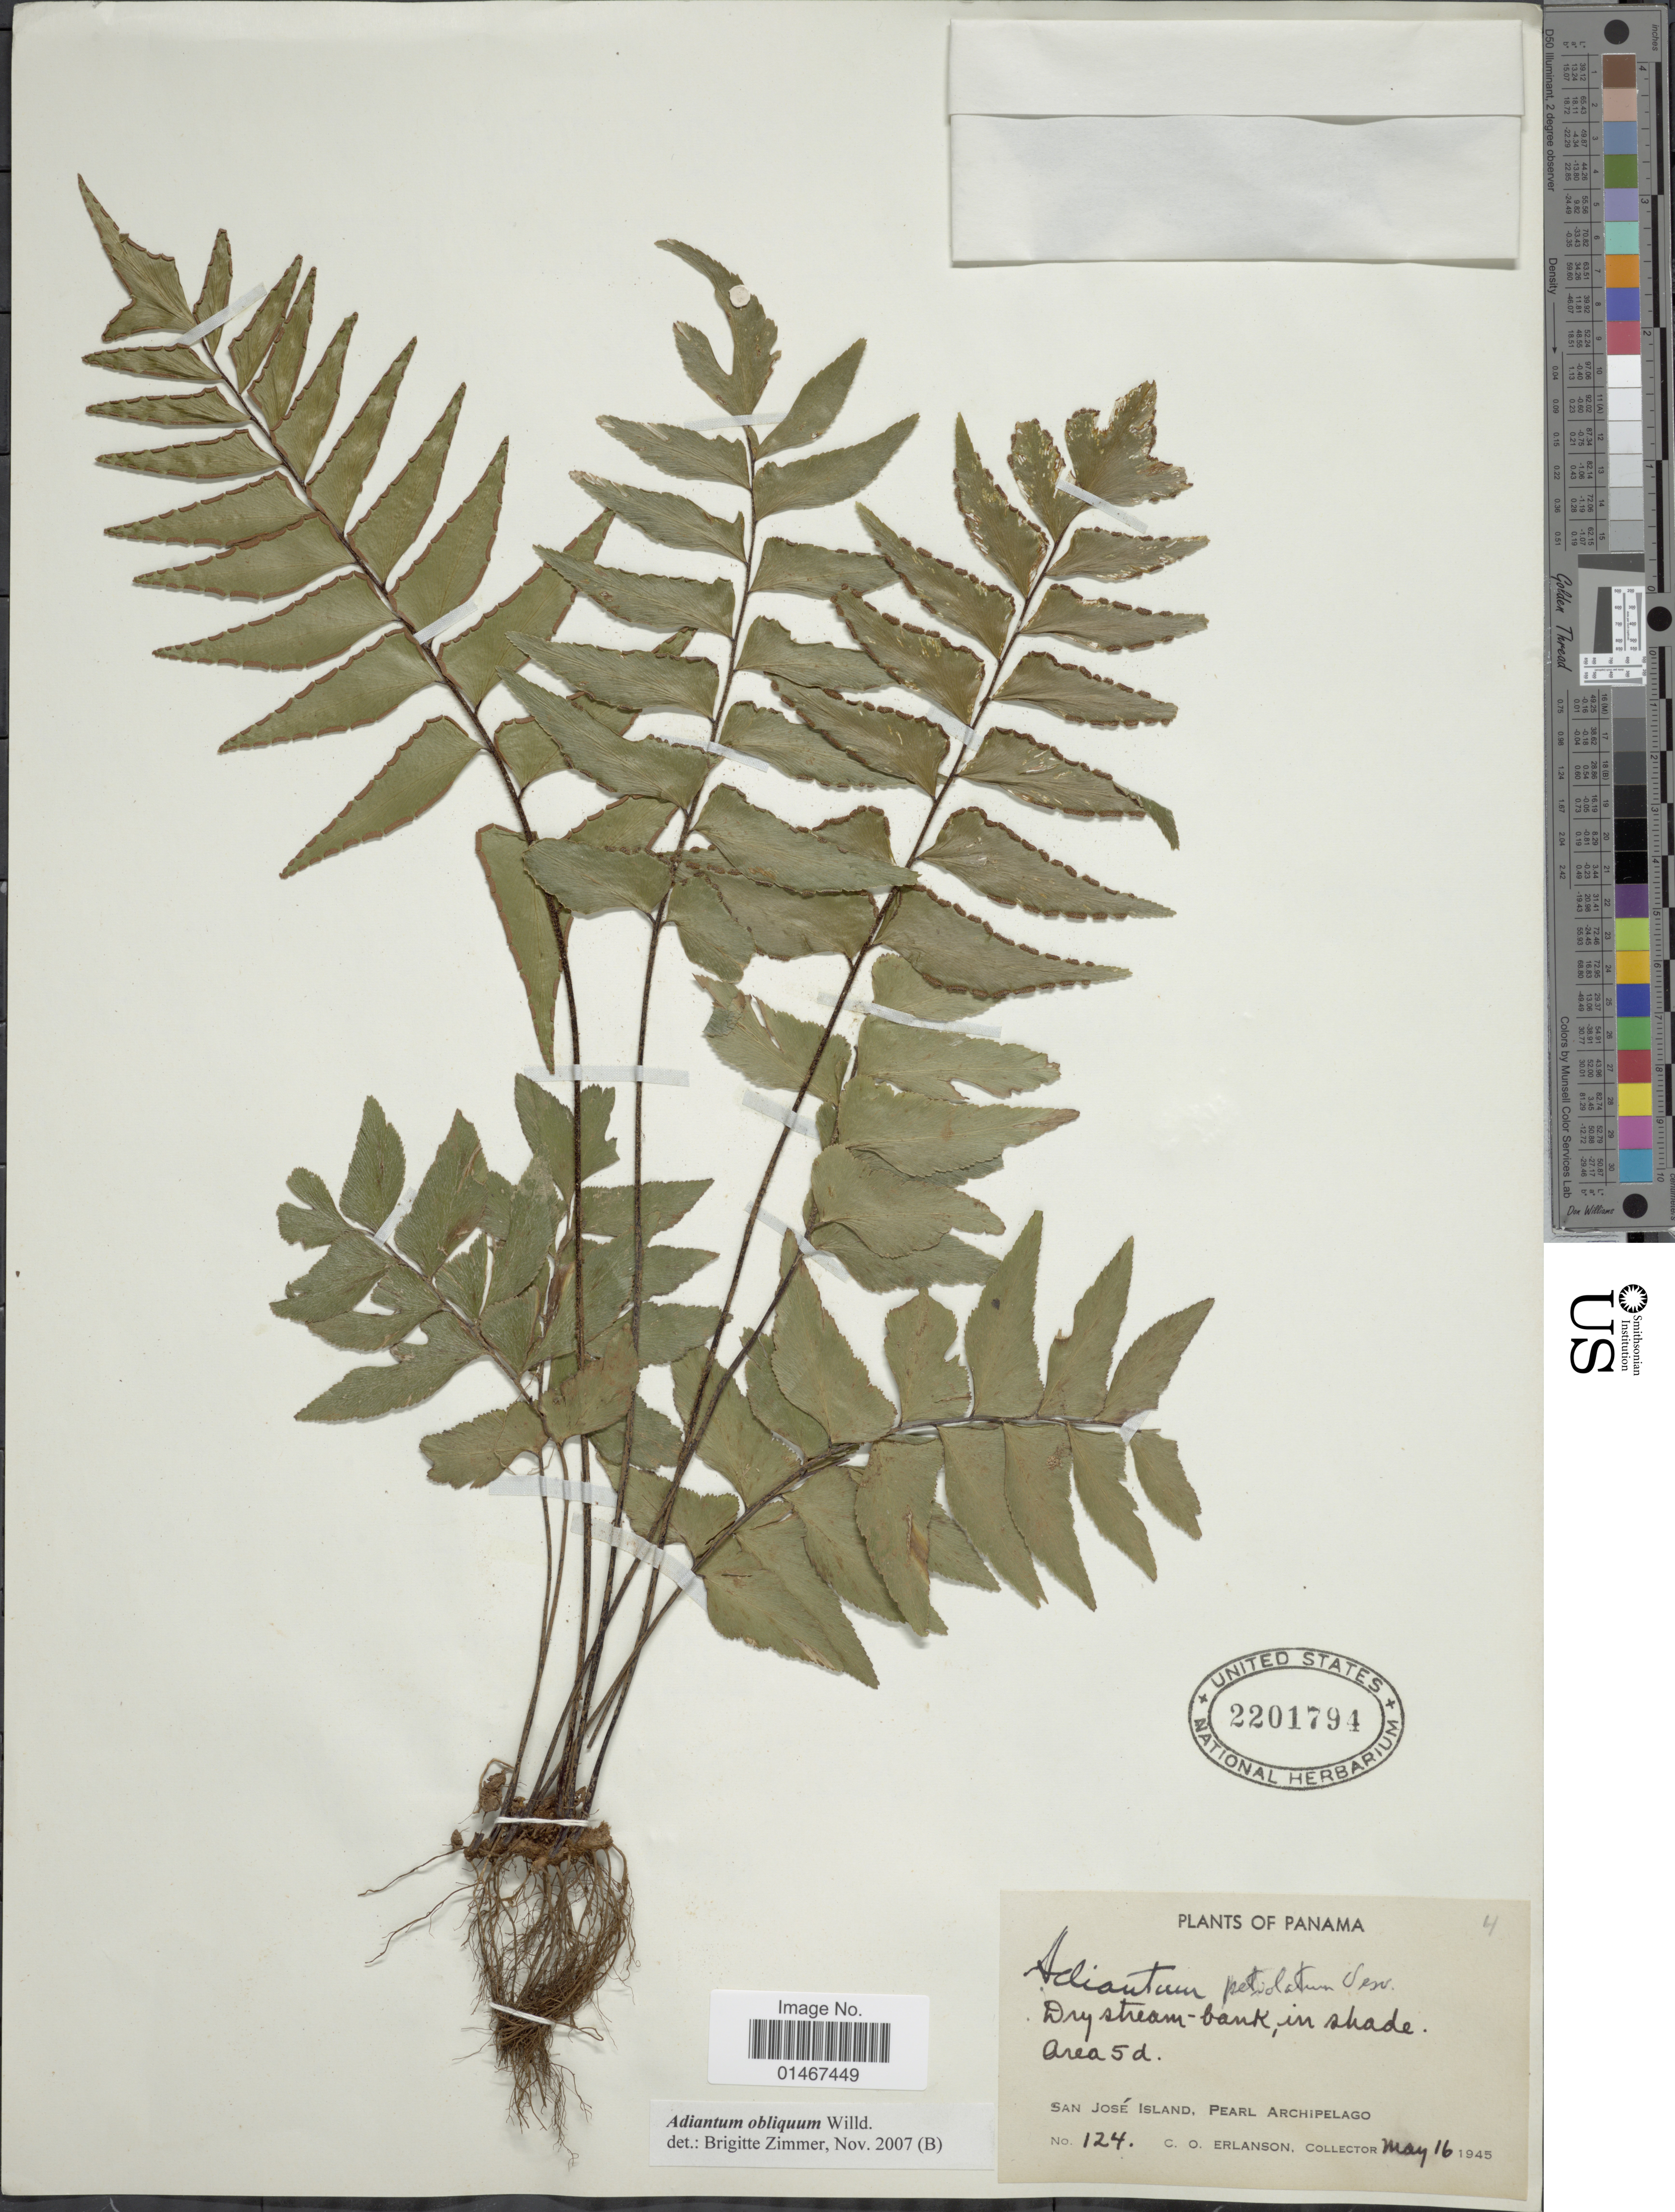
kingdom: Plantae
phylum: Tracheophyta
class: Polypodiopsida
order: Polypodiales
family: Pteridaceae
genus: Adiantum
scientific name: Adiantum obliquum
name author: Willd.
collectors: C. O. Erlanson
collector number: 124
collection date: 1945-05-16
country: Panama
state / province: Panamá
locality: Area 5 d. San Jose Island, Pearl Archipelago.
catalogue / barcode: US 2201794